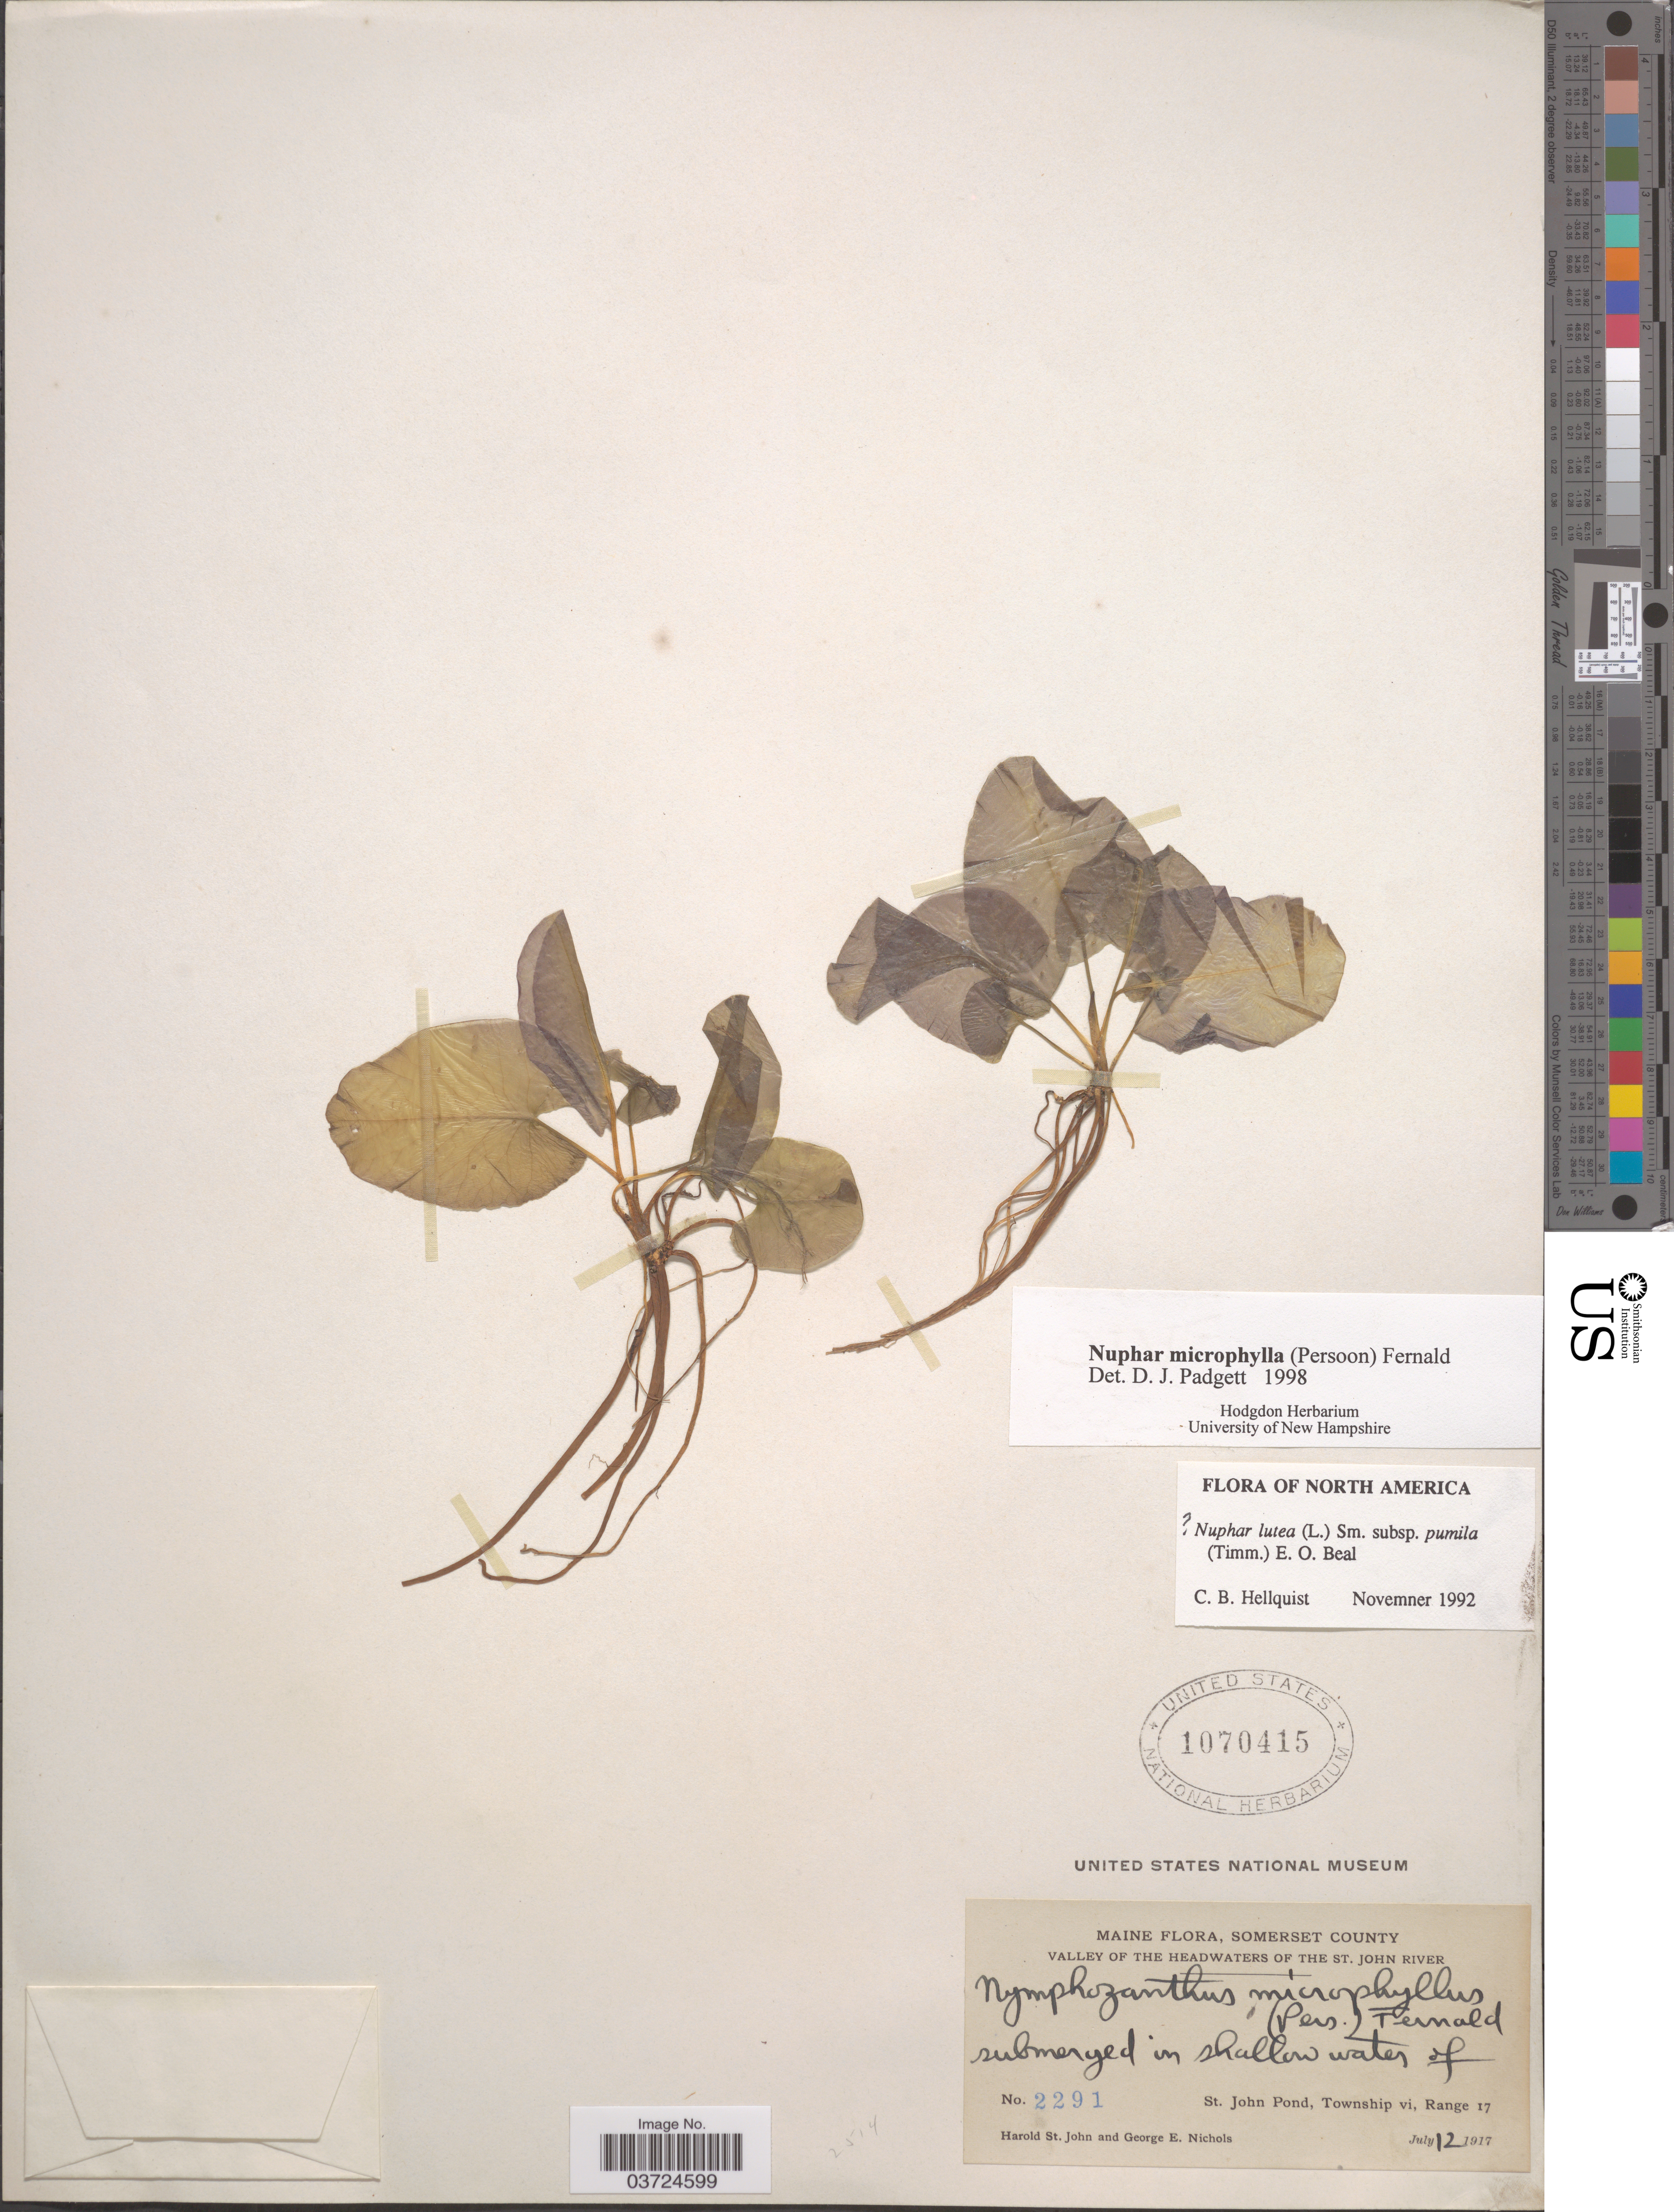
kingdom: Plantae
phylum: Tracheophyta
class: Magnoliopsida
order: Nymphaeales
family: Nymphaeaceae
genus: Nuphar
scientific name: Nuphar microphylla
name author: (Pers.) Fernald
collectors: H. St. John & G. E. Nichols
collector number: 2291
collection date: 1917-07-12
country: United States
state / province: Maine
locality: Somerset County. Valley of the Headwaters of the St. John River. Submerged in shallow water of St. John Pond, Township vi, Range 17.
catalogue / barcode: US 1070415